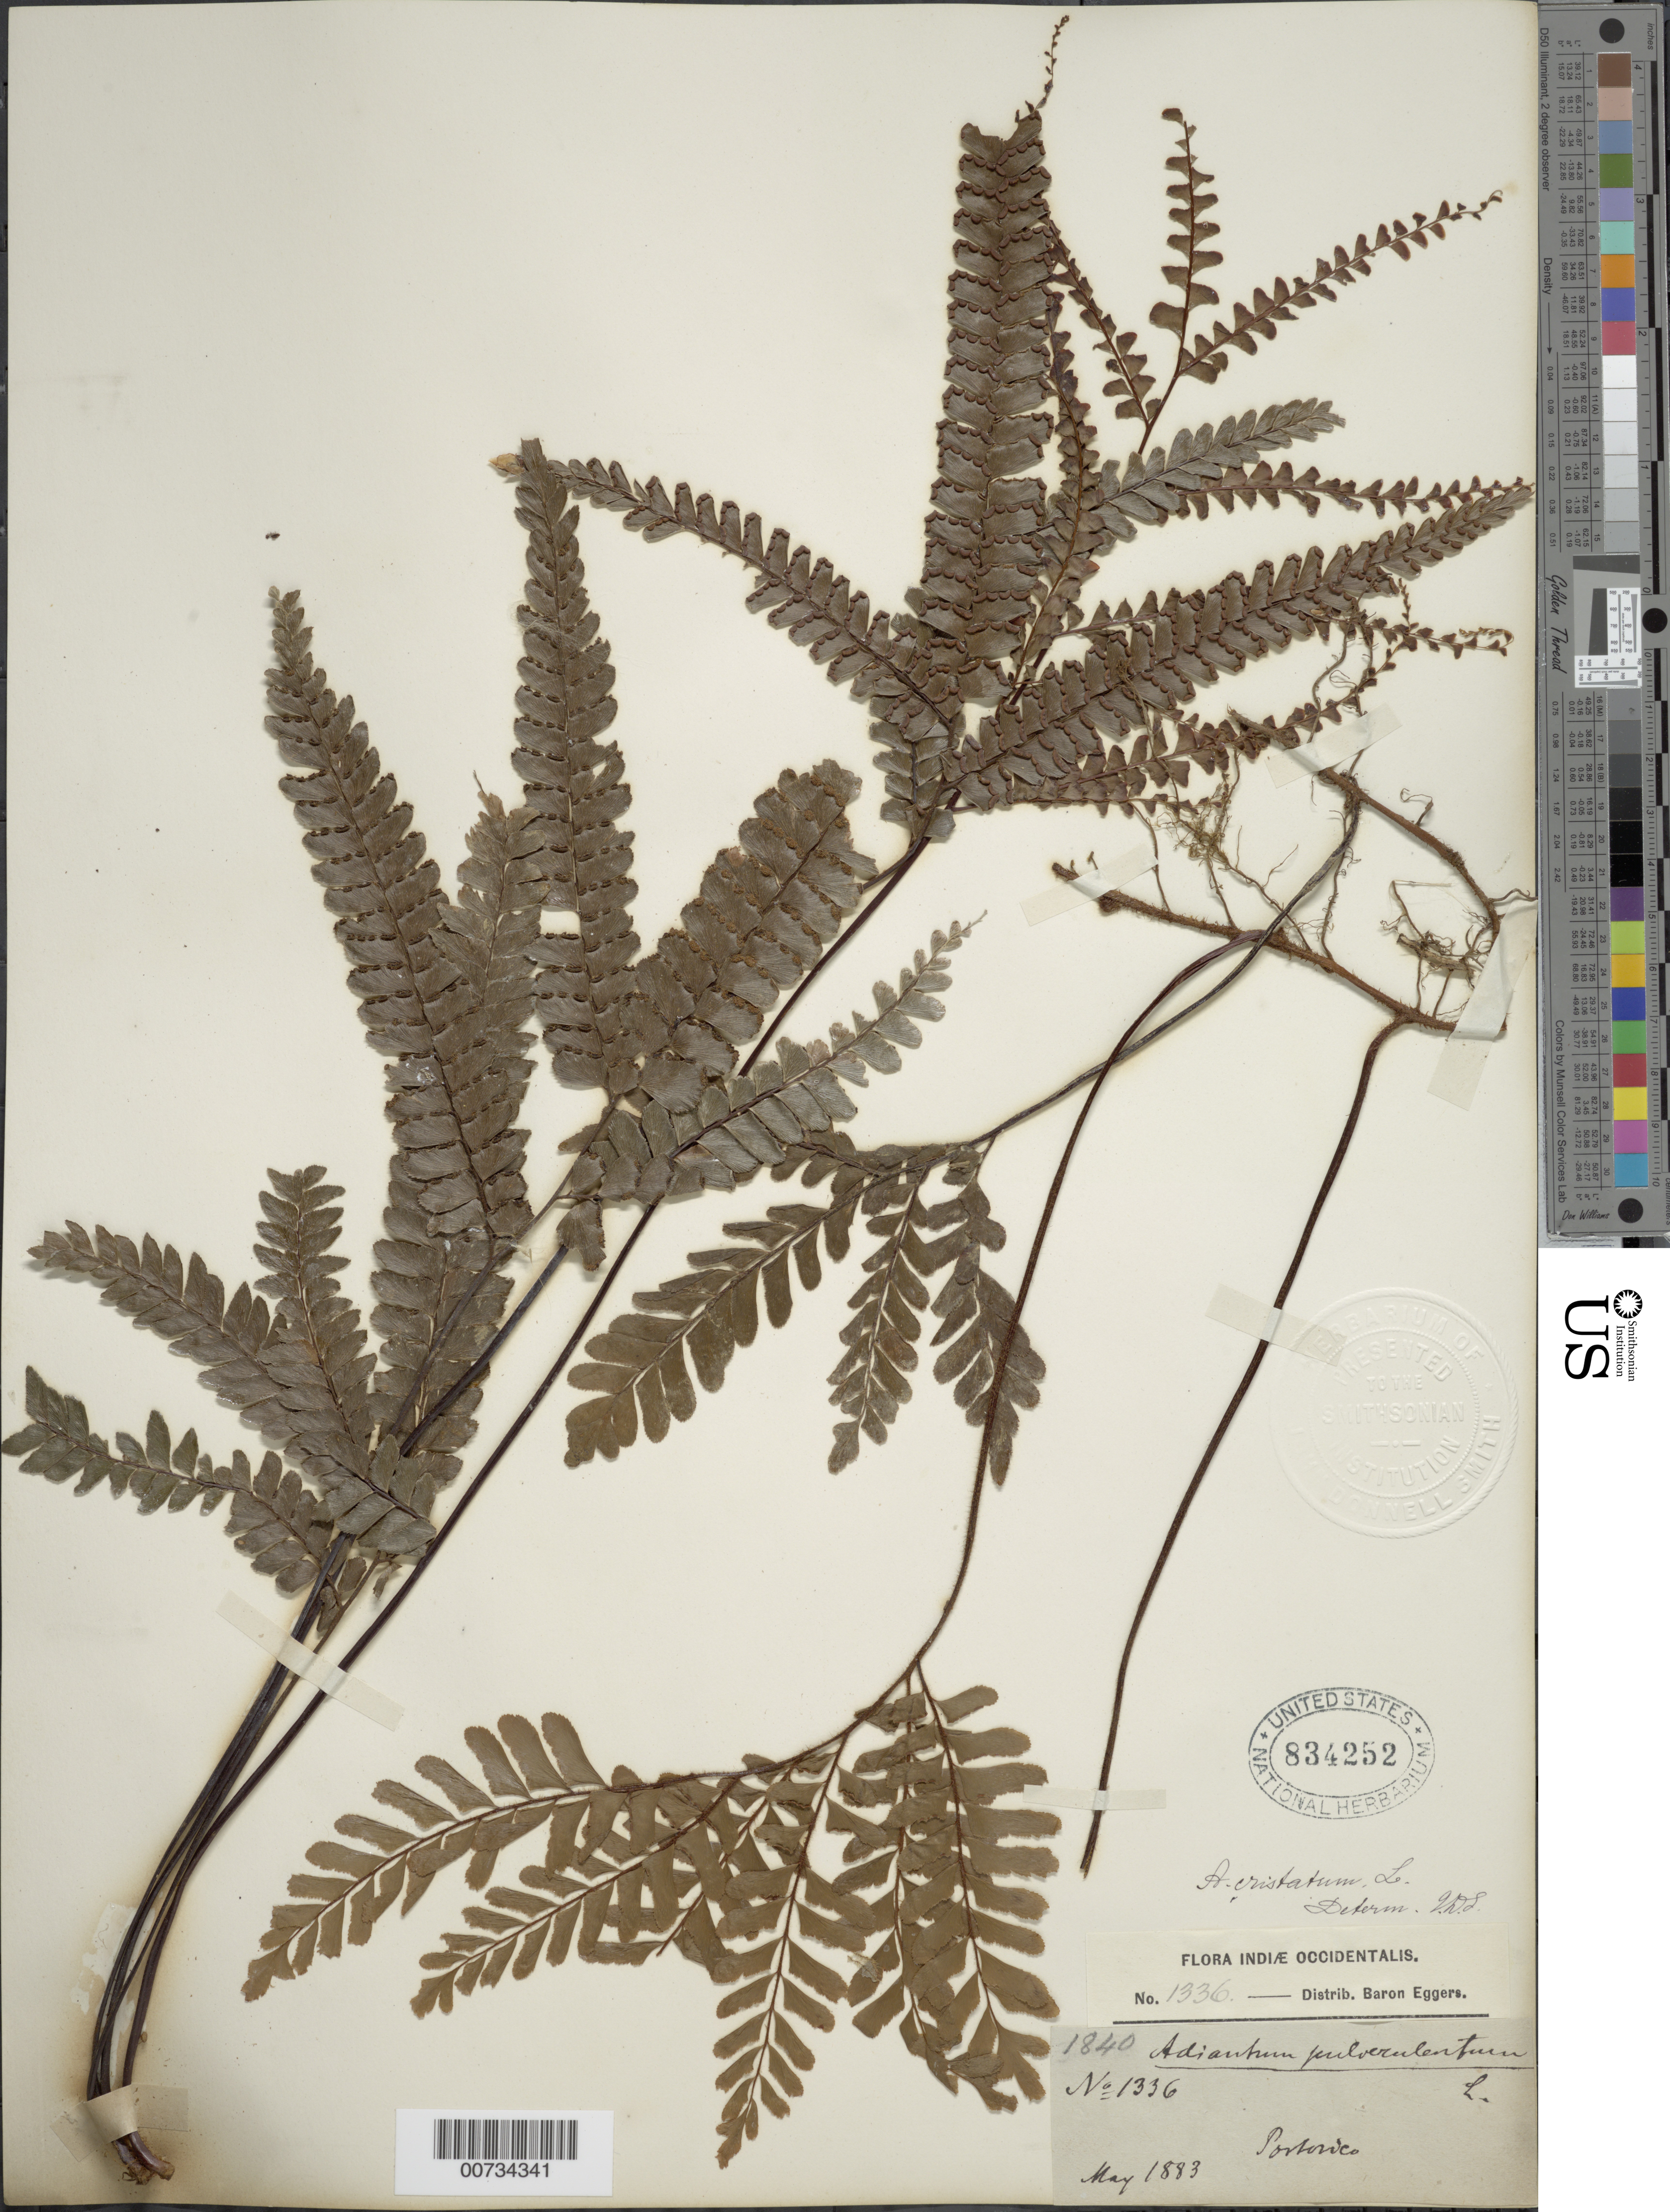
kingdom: Plantae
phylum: Tracheophyta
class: Polypodiopsida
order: Polypodiales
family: Pteridaceae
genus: Adiantum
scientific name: Adiantum pyramidale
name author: (L.) Willd.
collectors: H. F. A. von Eggers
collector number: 1336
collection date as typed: May 1883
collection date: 1883-05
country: Puerto Rico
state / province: Río Grande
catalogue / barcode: US 834252